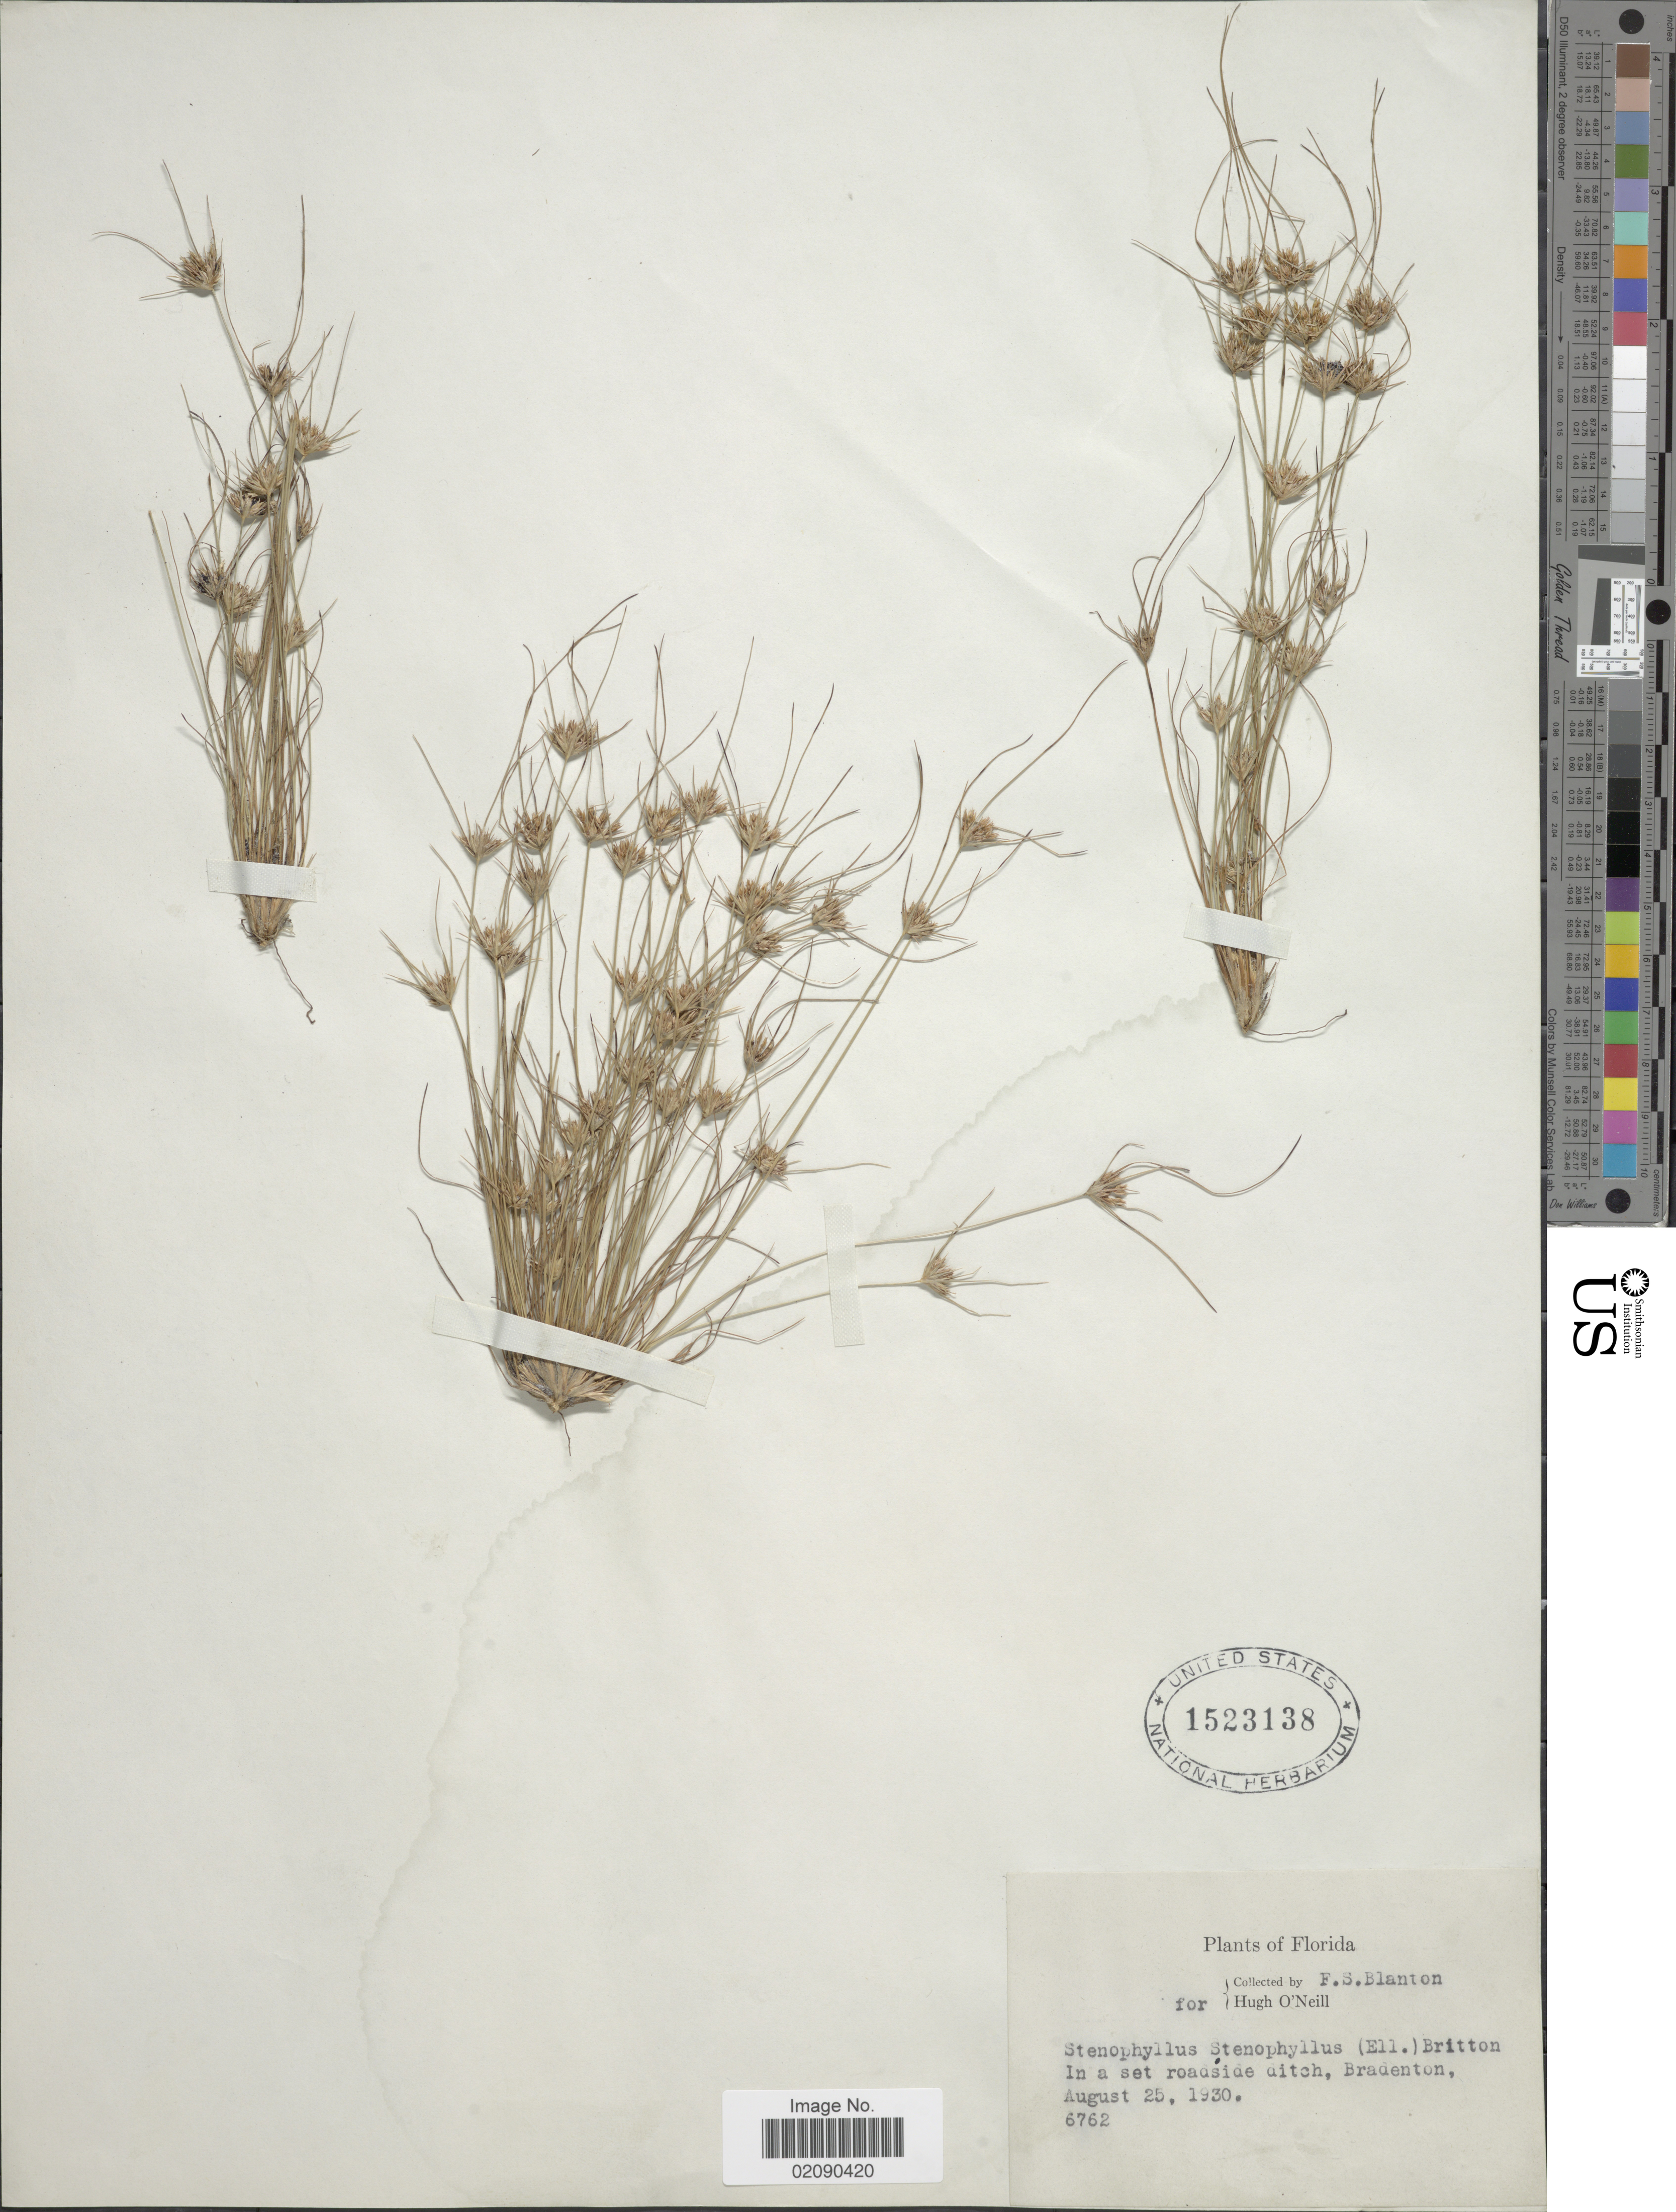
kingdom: Plantae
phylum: Tracheophyta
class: Liliopsida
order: Poales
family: Cyperaceae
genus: Bulbostylis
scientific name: Bulbostylis stenophylla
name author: (Elliott) C.B. Clarke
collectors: F. S. Blanton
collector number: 6762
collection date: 1930-08-25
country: United States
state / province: Florida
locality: In a set roadside ditch, Bradenton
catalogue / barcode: US 1523138